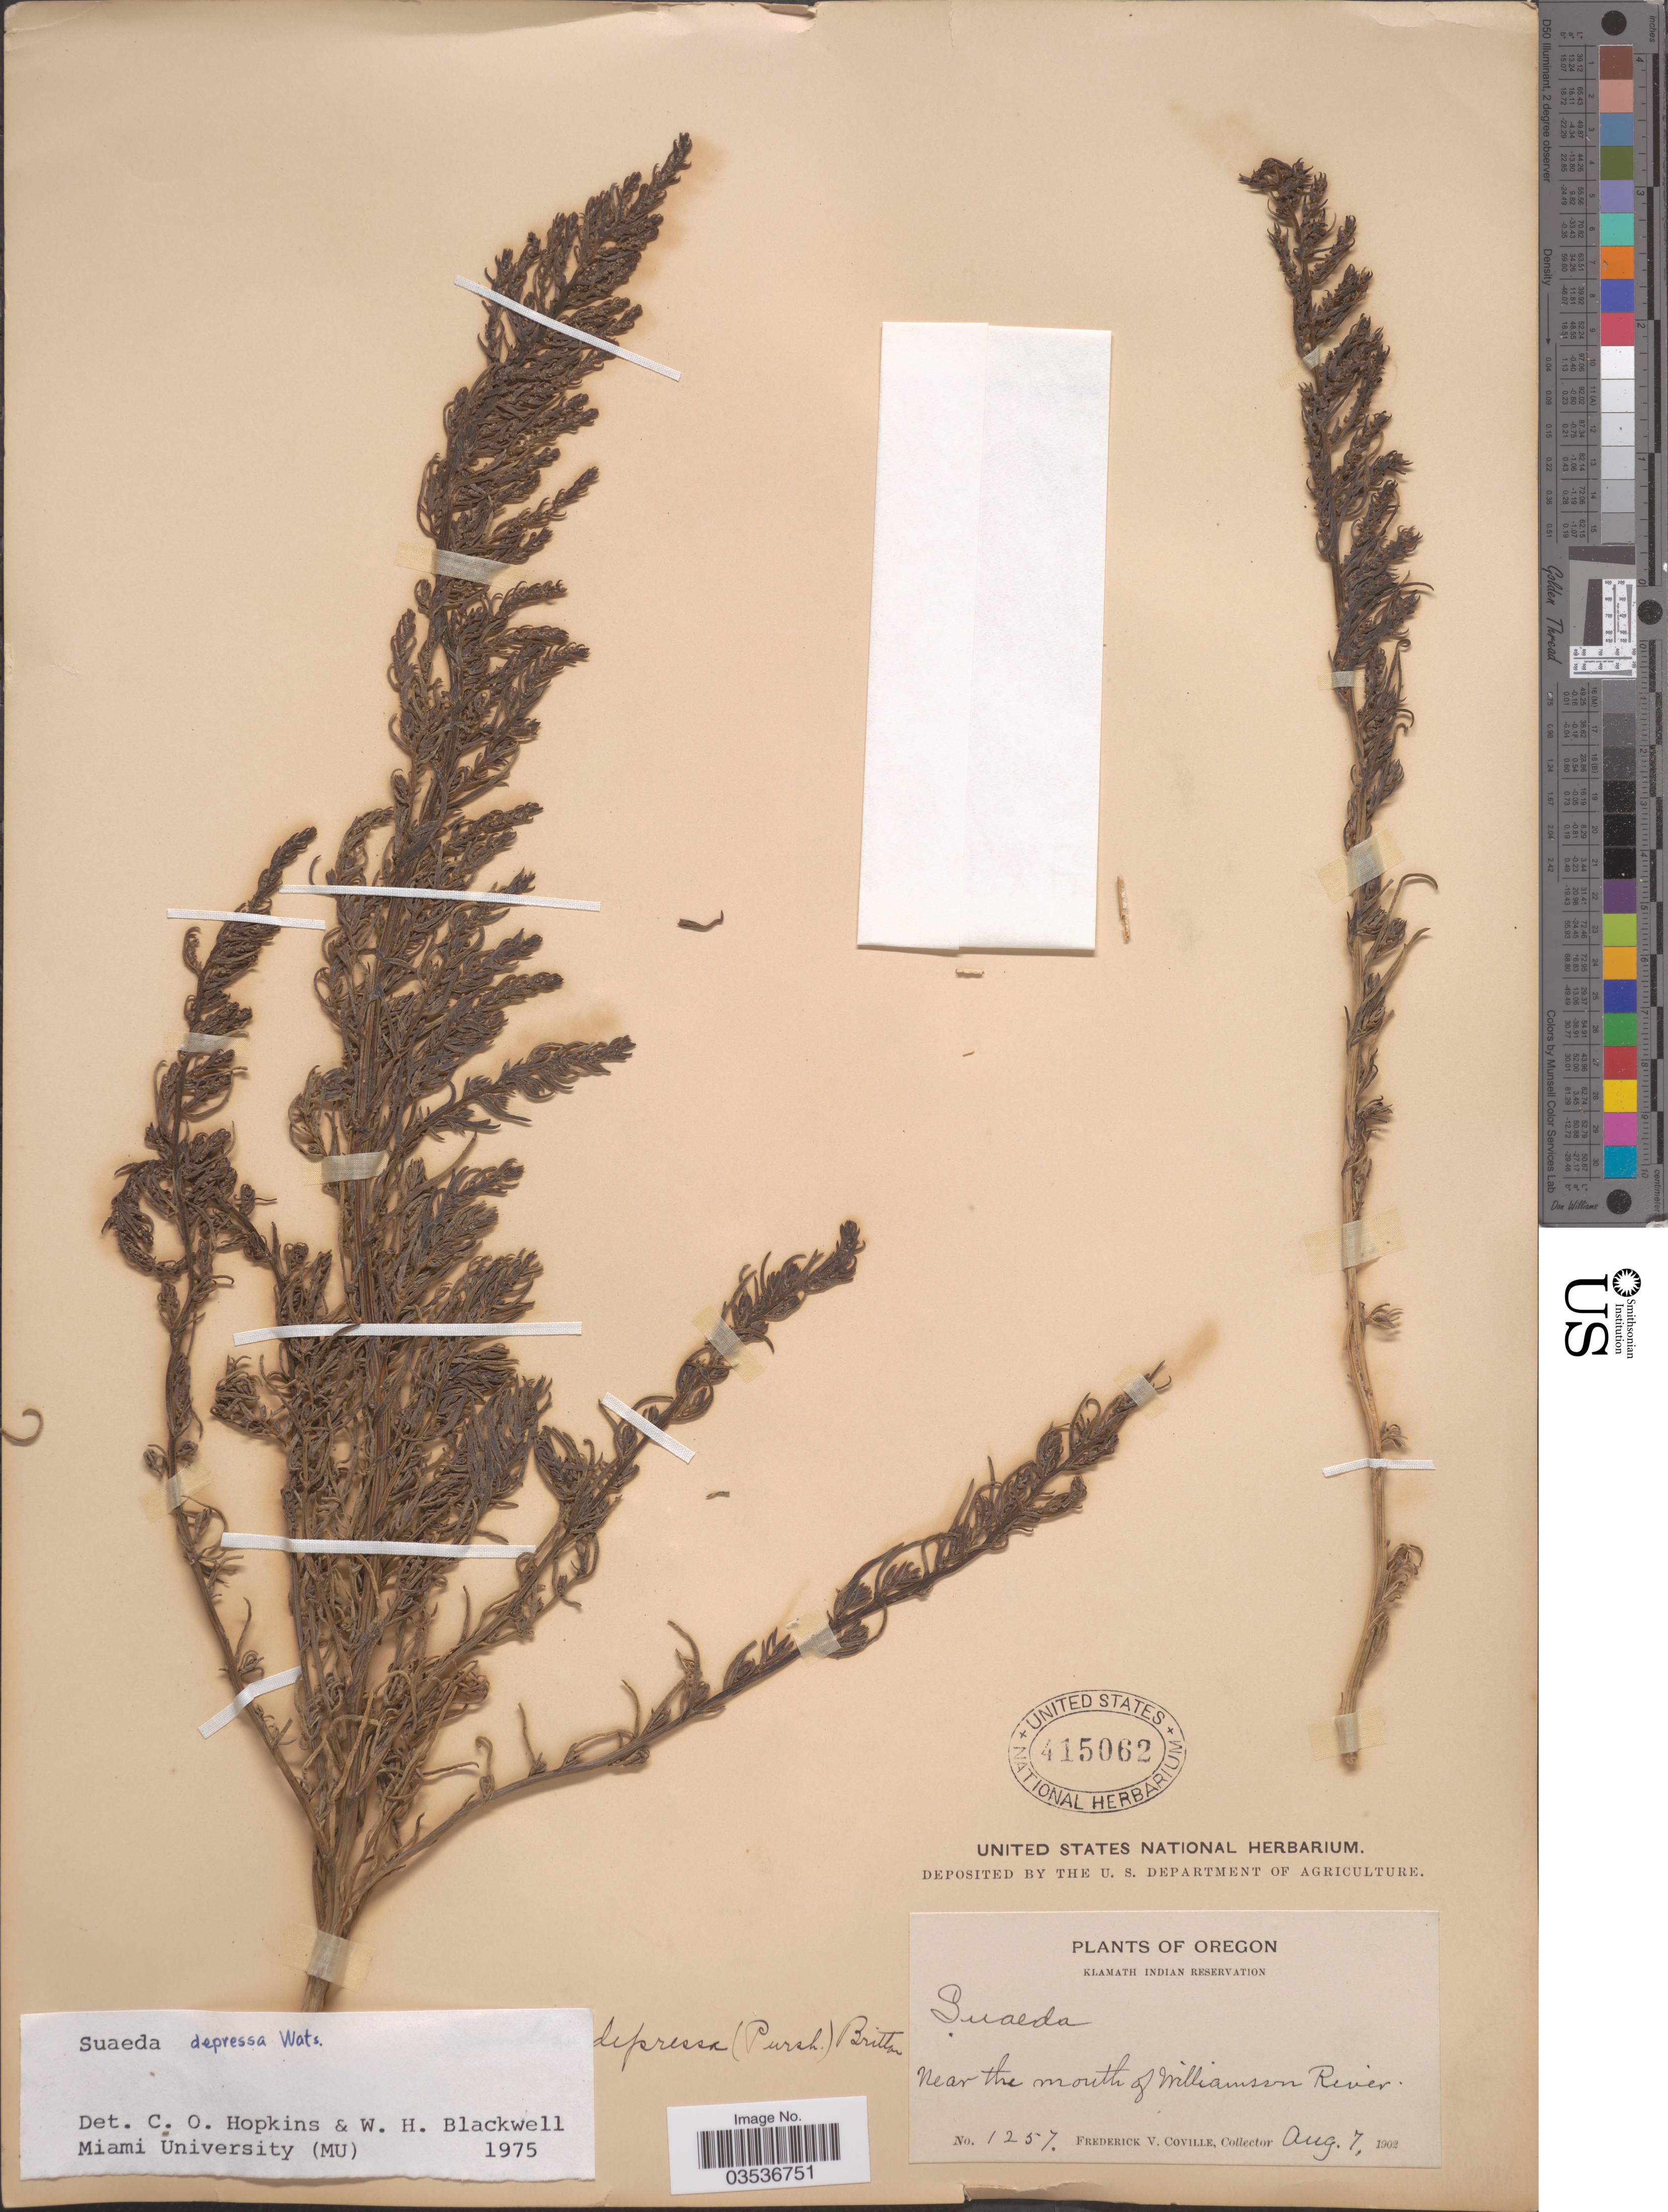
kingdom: Plantae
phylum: Tracheophyta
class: Magnoliopsida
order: Caryophyllales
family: Amaranthaceae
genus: Suaeda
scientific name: Suaeda depressa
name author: (Pursh) S. Watson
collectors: F. V. Coville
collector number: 1257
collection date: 1902-08-07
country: United States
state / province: Oregon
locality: Klamath Indian Reservation. Near the mouth of Williamson River.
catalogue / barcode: US 415062